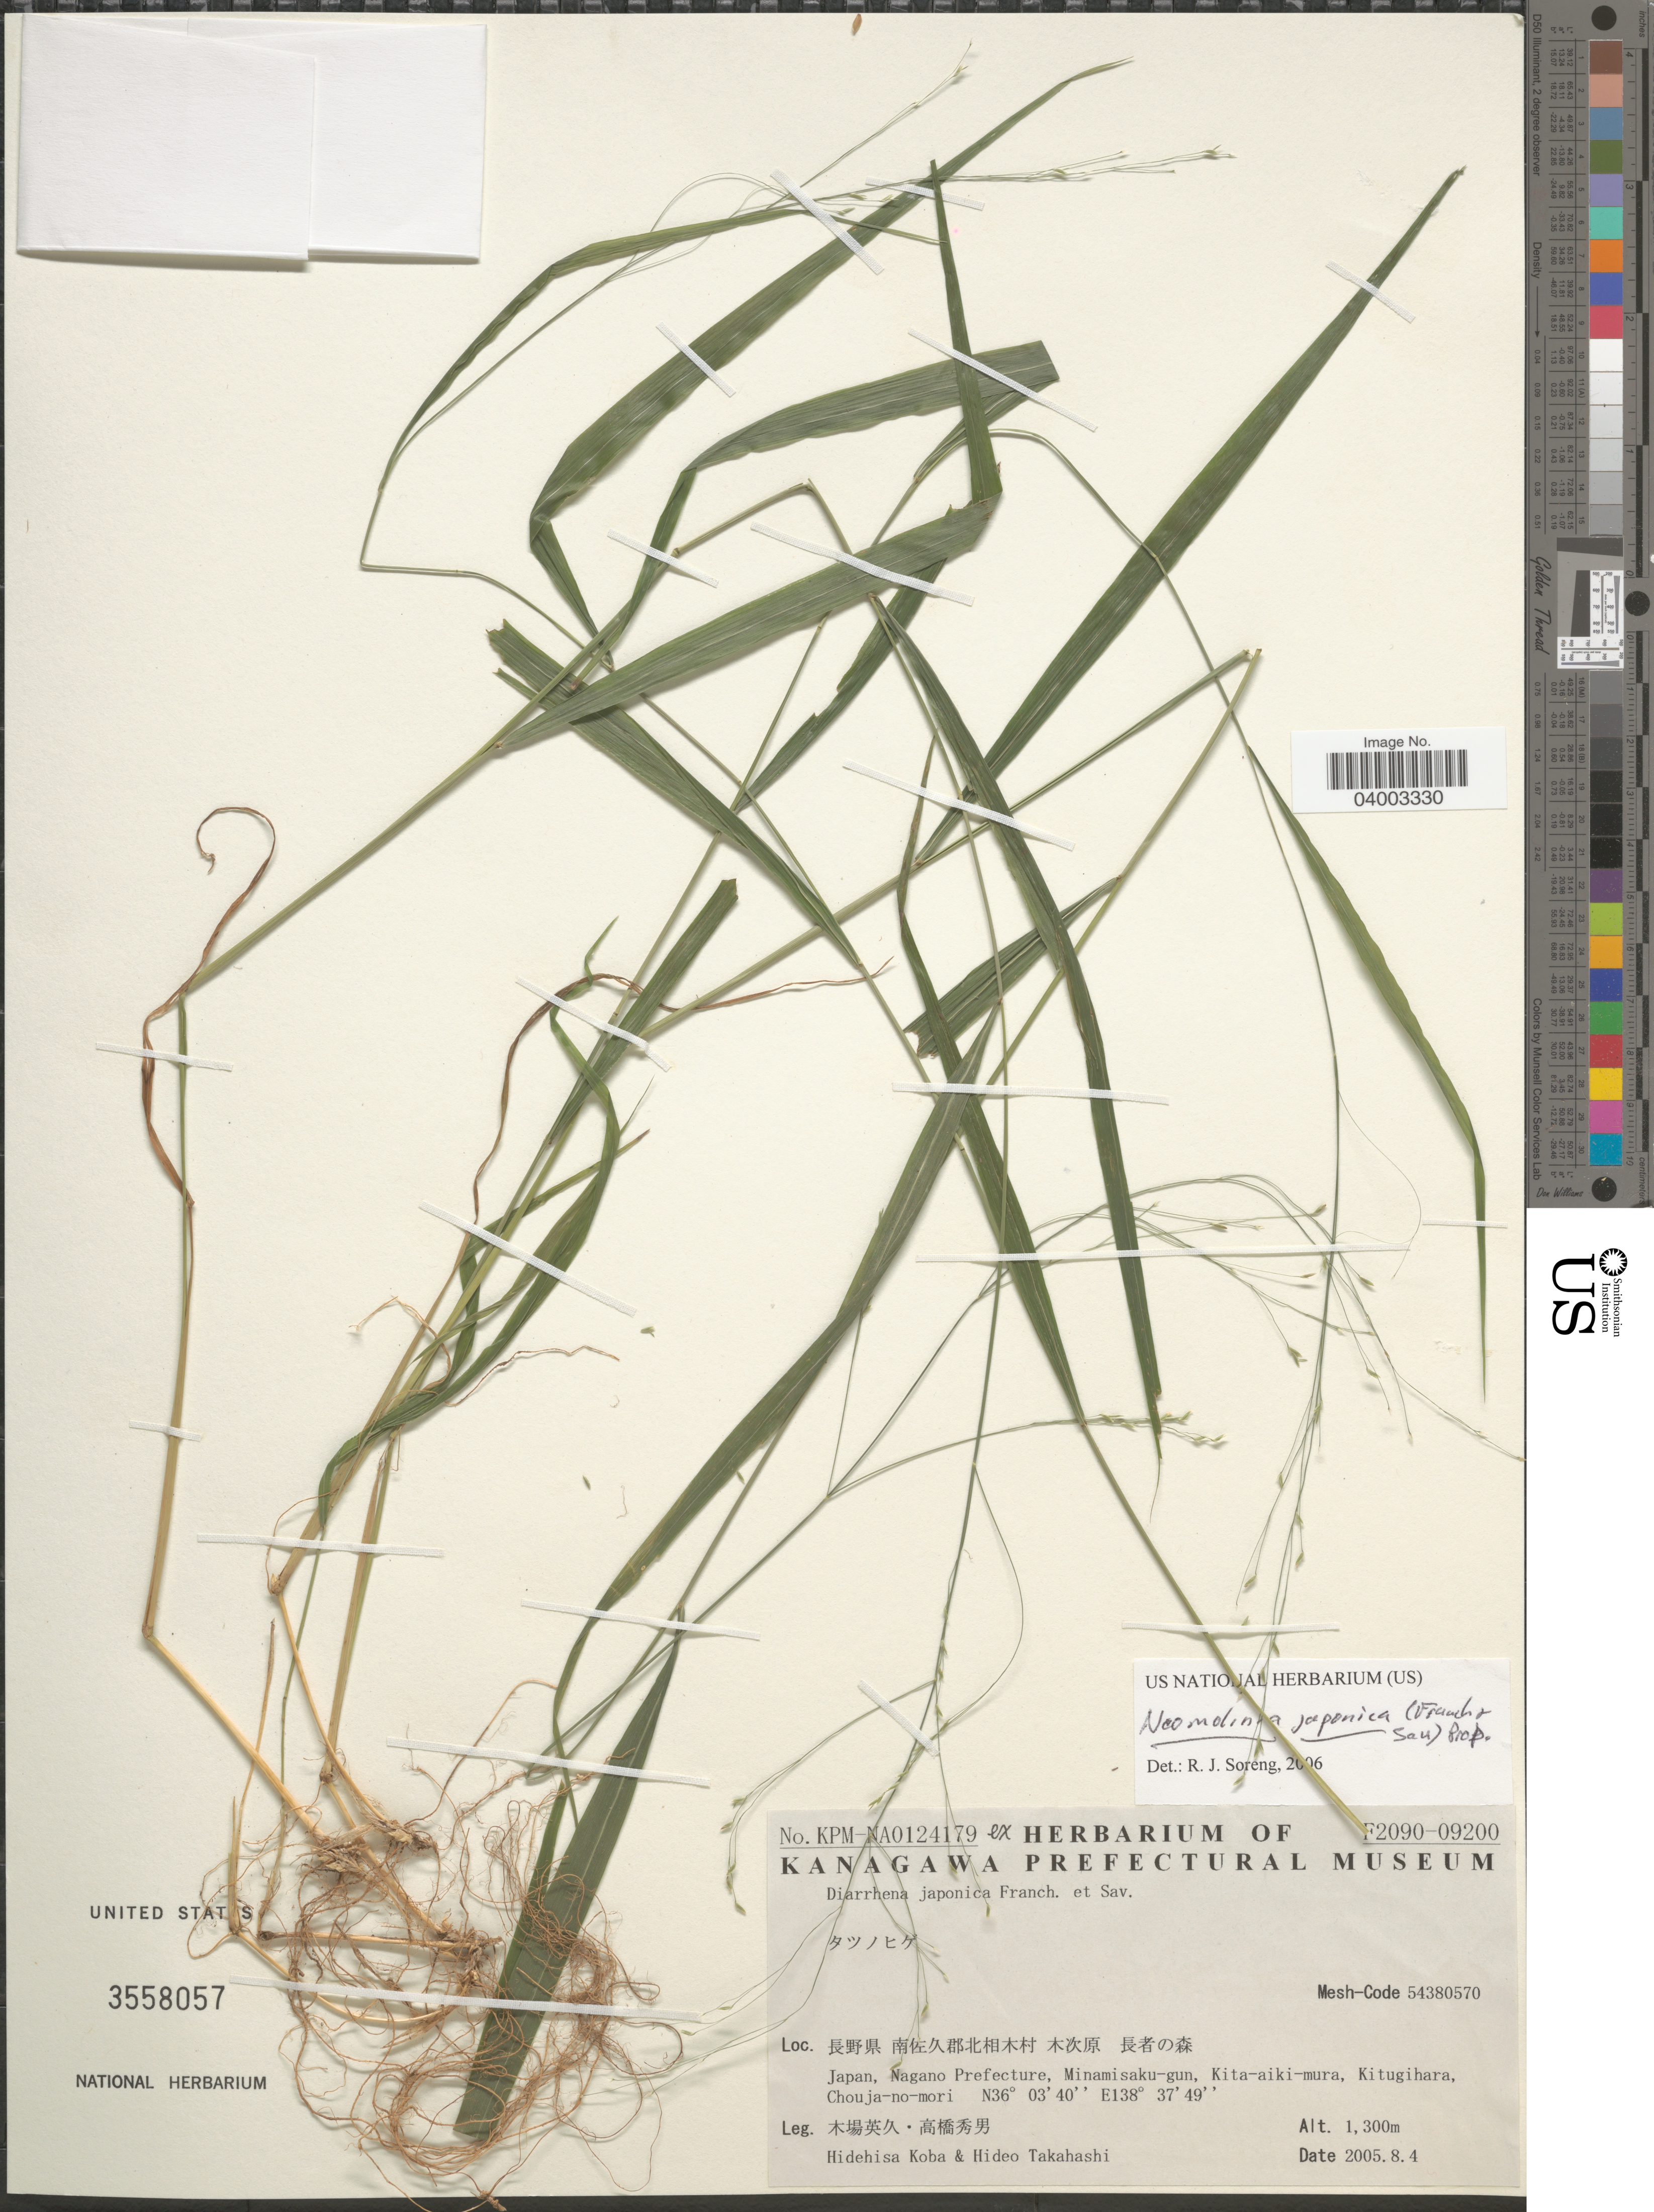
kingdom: Plantae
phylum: Tracheophyta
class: Liliopsida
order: Poales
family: Poaceae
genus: Diarrhena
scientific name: Diarrhena japonica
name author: Franch. & Sav.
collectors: H. Koba & H. Takahashi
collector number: KPM-NA0124179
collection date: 2005-08-04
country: Japan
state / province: Nagano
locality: X. Nagano Prefecture, Minamisaku-gun, Kita-aiki-mura, Kitugihara, Chouja-no-mori.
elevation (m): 1300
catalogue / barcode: US 3558057